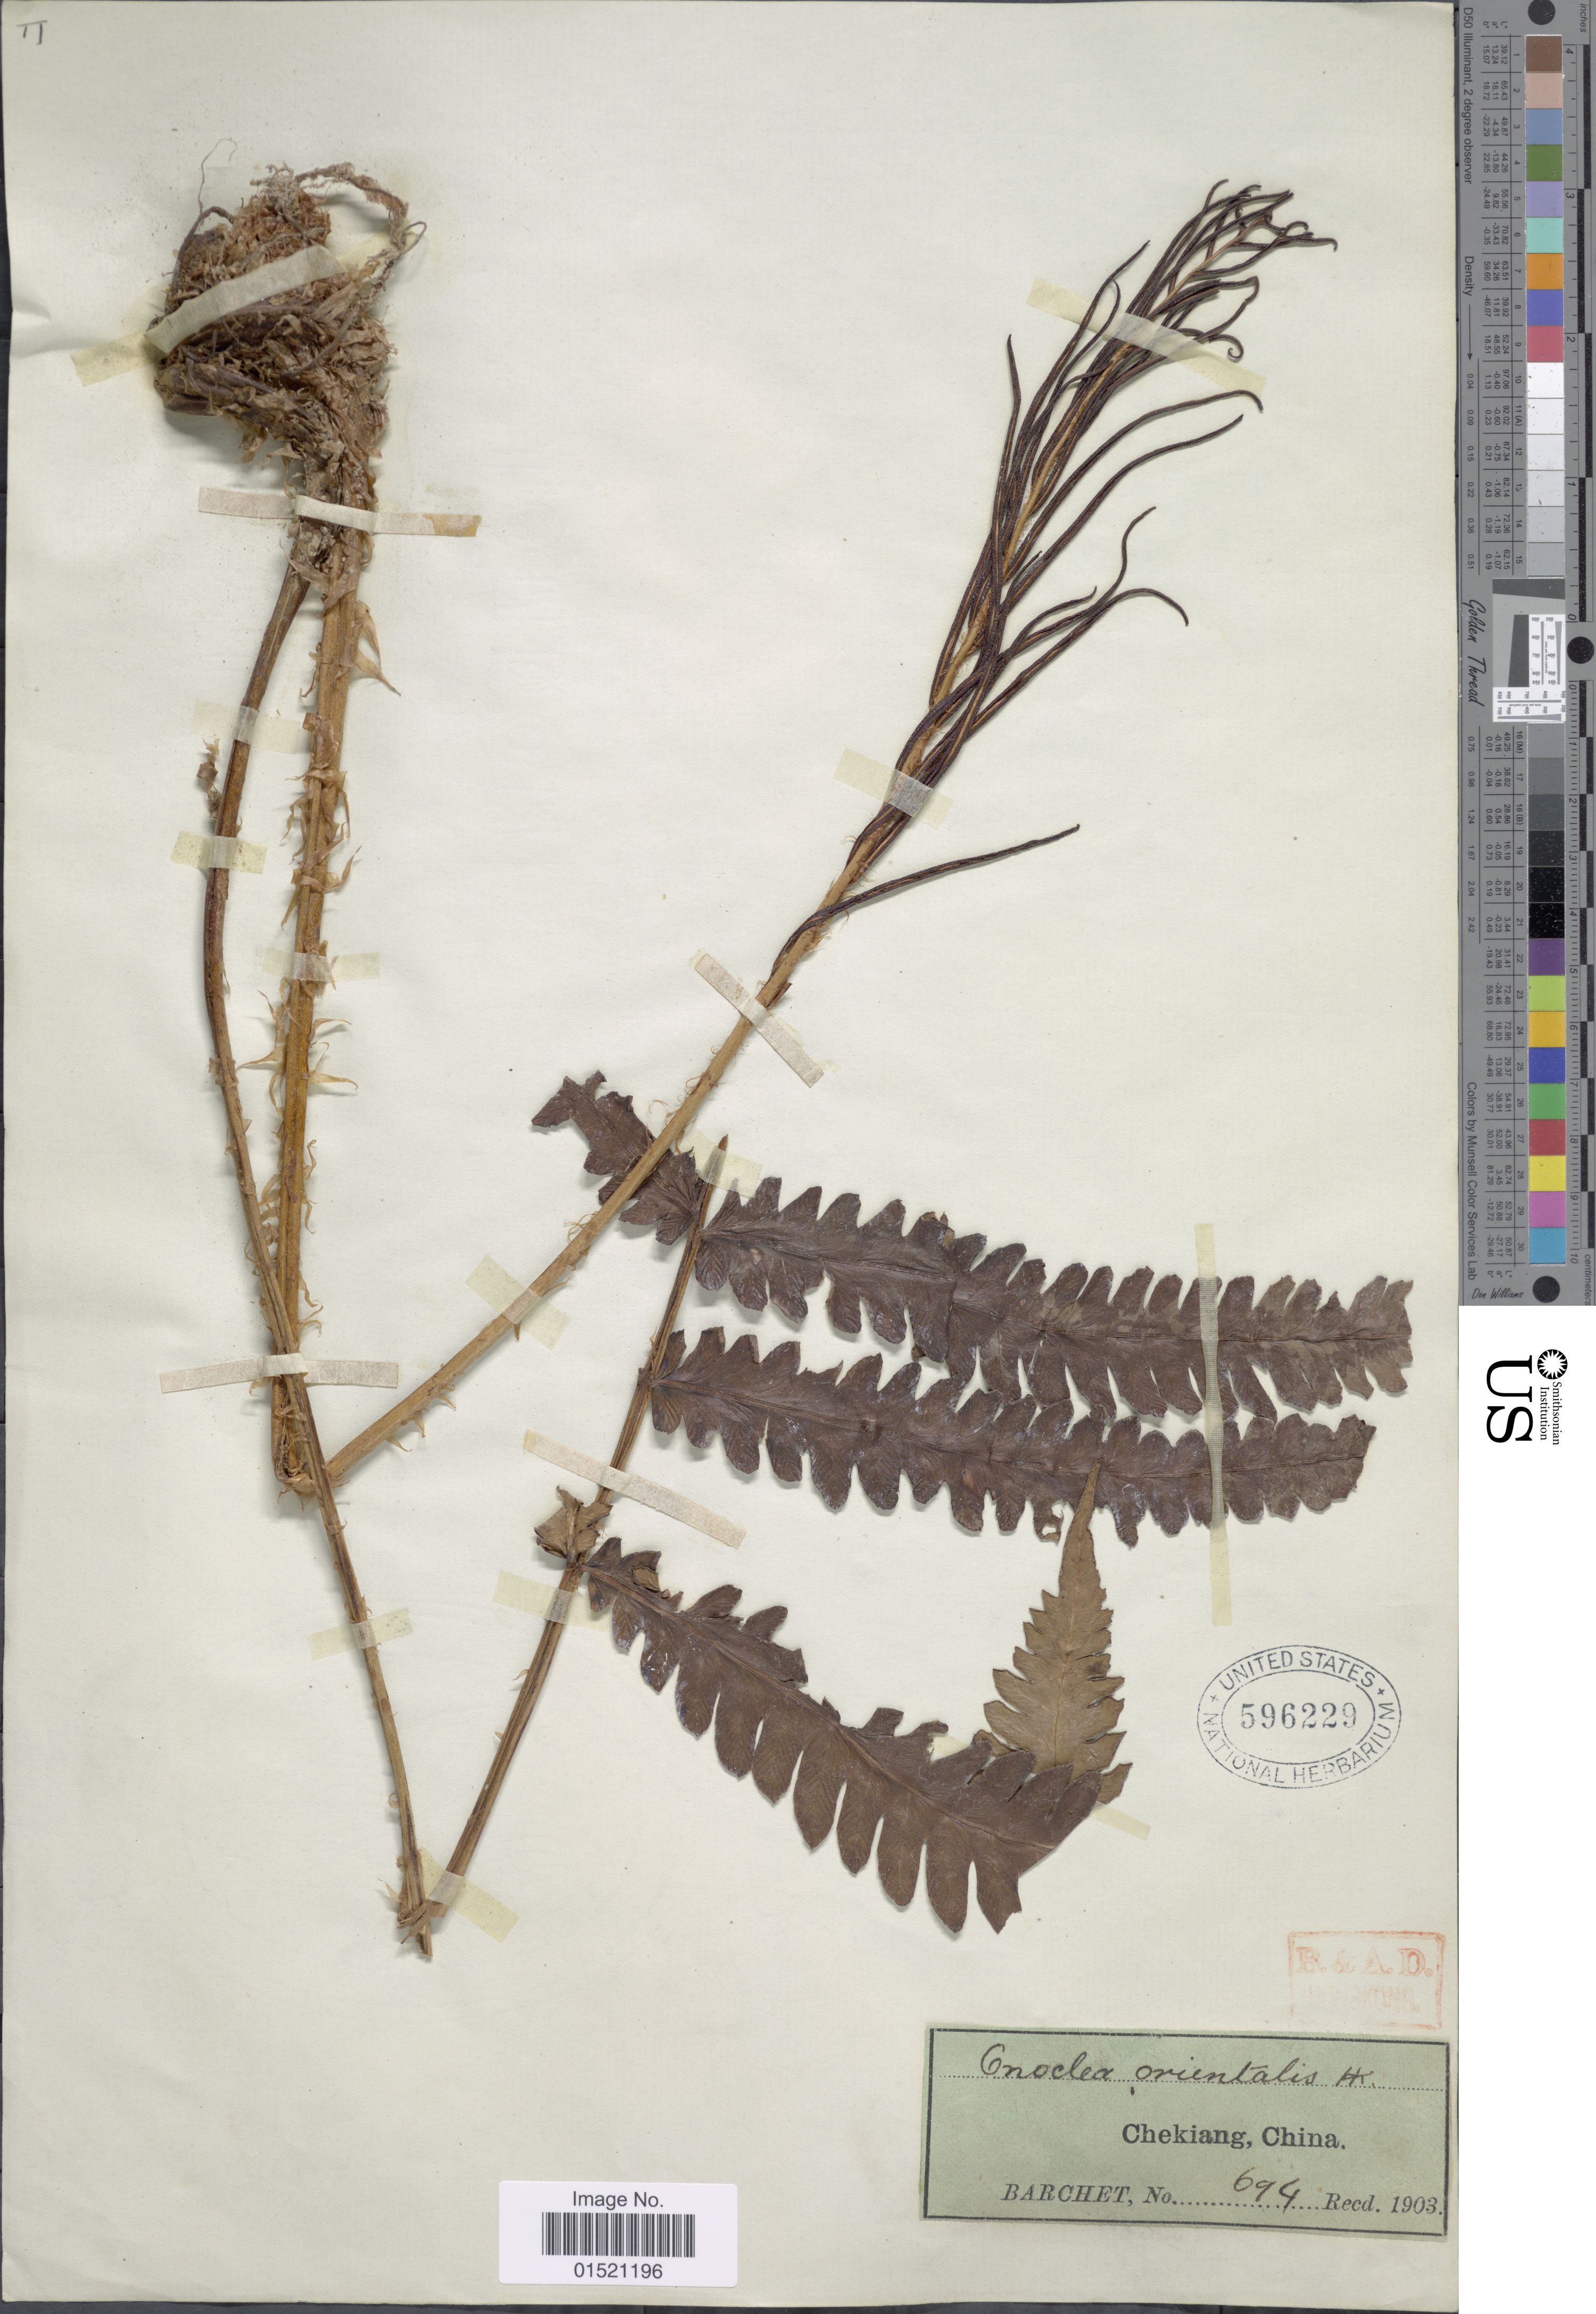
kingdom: Plantae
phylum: Tracheophyta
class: Polypodiopsida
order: Polypodiales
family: Onocleaceae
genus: Pentarhizidium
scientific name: Pentarhizidium orientale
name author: (Hook.) Hayata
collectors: Barchet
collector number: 694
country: China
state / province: Zhejiang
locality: Chekiang, China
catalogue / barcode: US 596229